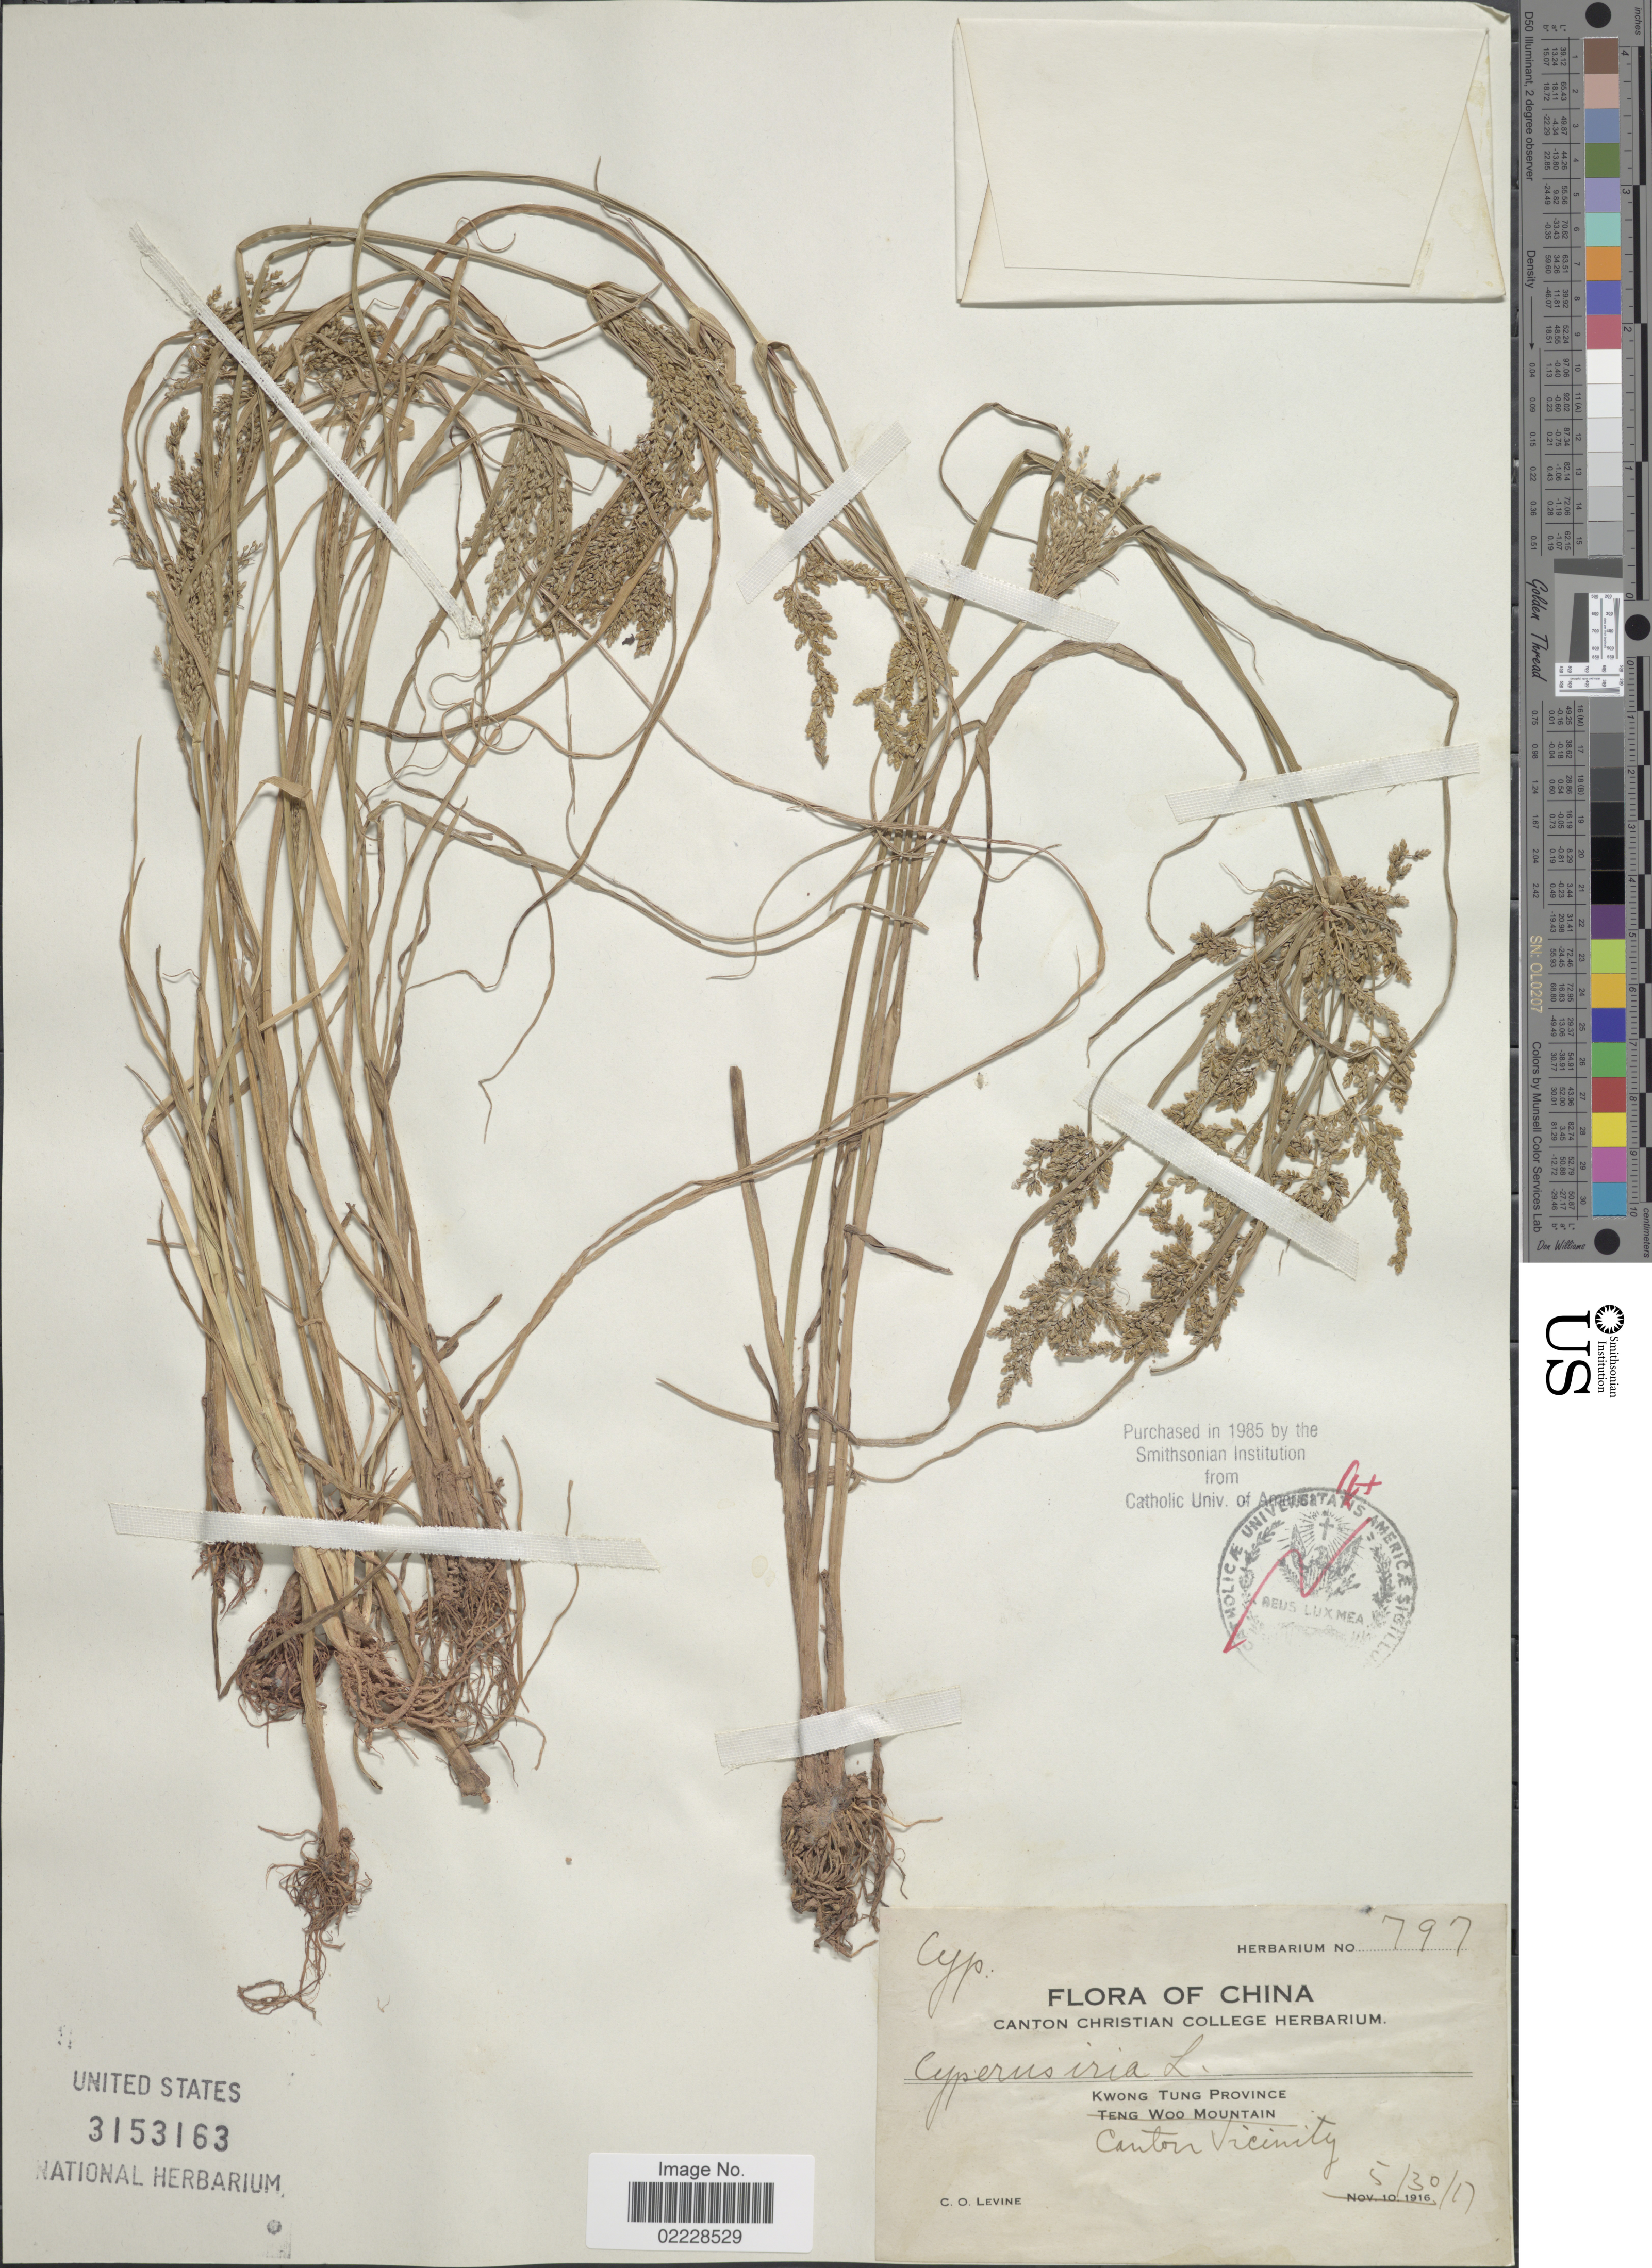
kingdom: Plantae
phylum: Tracheophyta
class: Liliopsida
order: Poales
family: Cyperaceae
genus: Cyperus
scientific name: Cyperus iria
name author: L.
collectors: C. O. Levine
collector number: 797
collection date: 1917-05-30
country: China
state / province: Guangdong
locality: Kwong Tung Province, Canton Vicinity.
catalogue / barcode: US 3153163